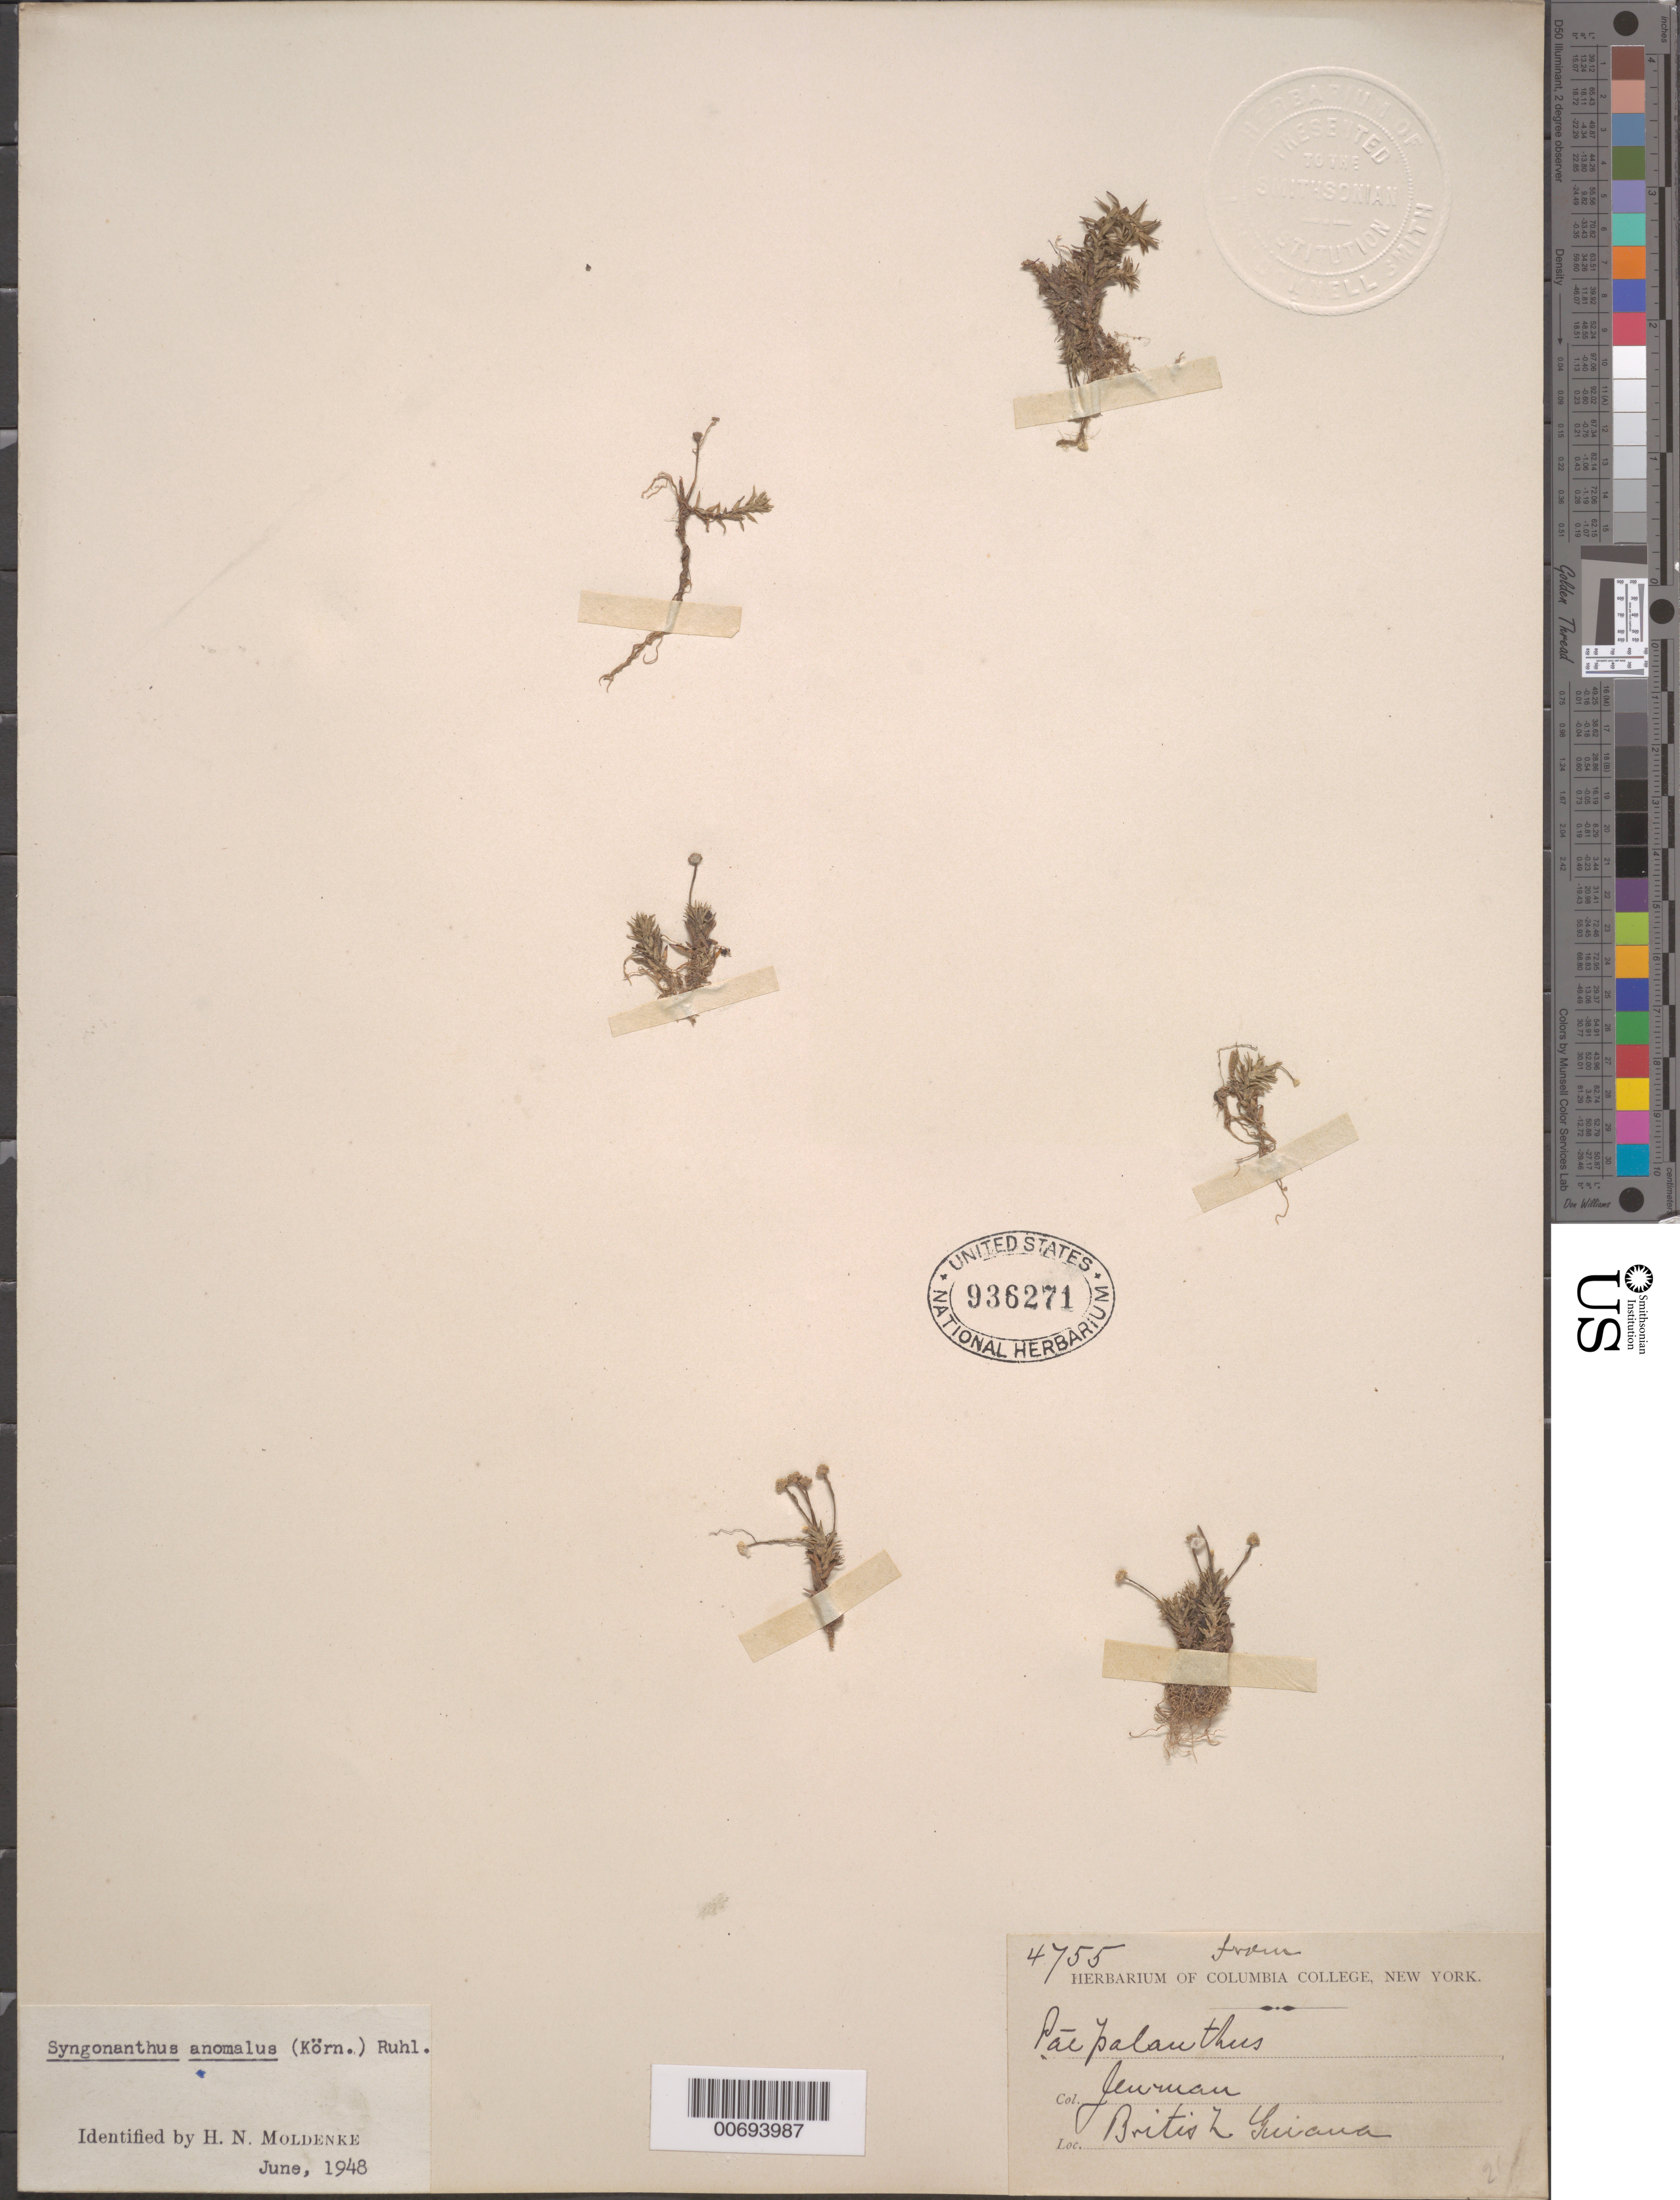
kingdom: Plantae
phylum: Tracheophyta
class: Liliopsida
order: Poales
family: Eriocaulaceae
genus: Syngonanthus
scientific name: Syngonanthus anomalus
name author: (Körn.) Ruhland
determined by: Moldenke, H. N.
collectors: G. S. Jenman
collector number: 4755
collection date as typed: November 1888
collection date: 1888-11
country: Guyana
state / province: U. Demerara-Berbice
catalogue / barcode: US 936271